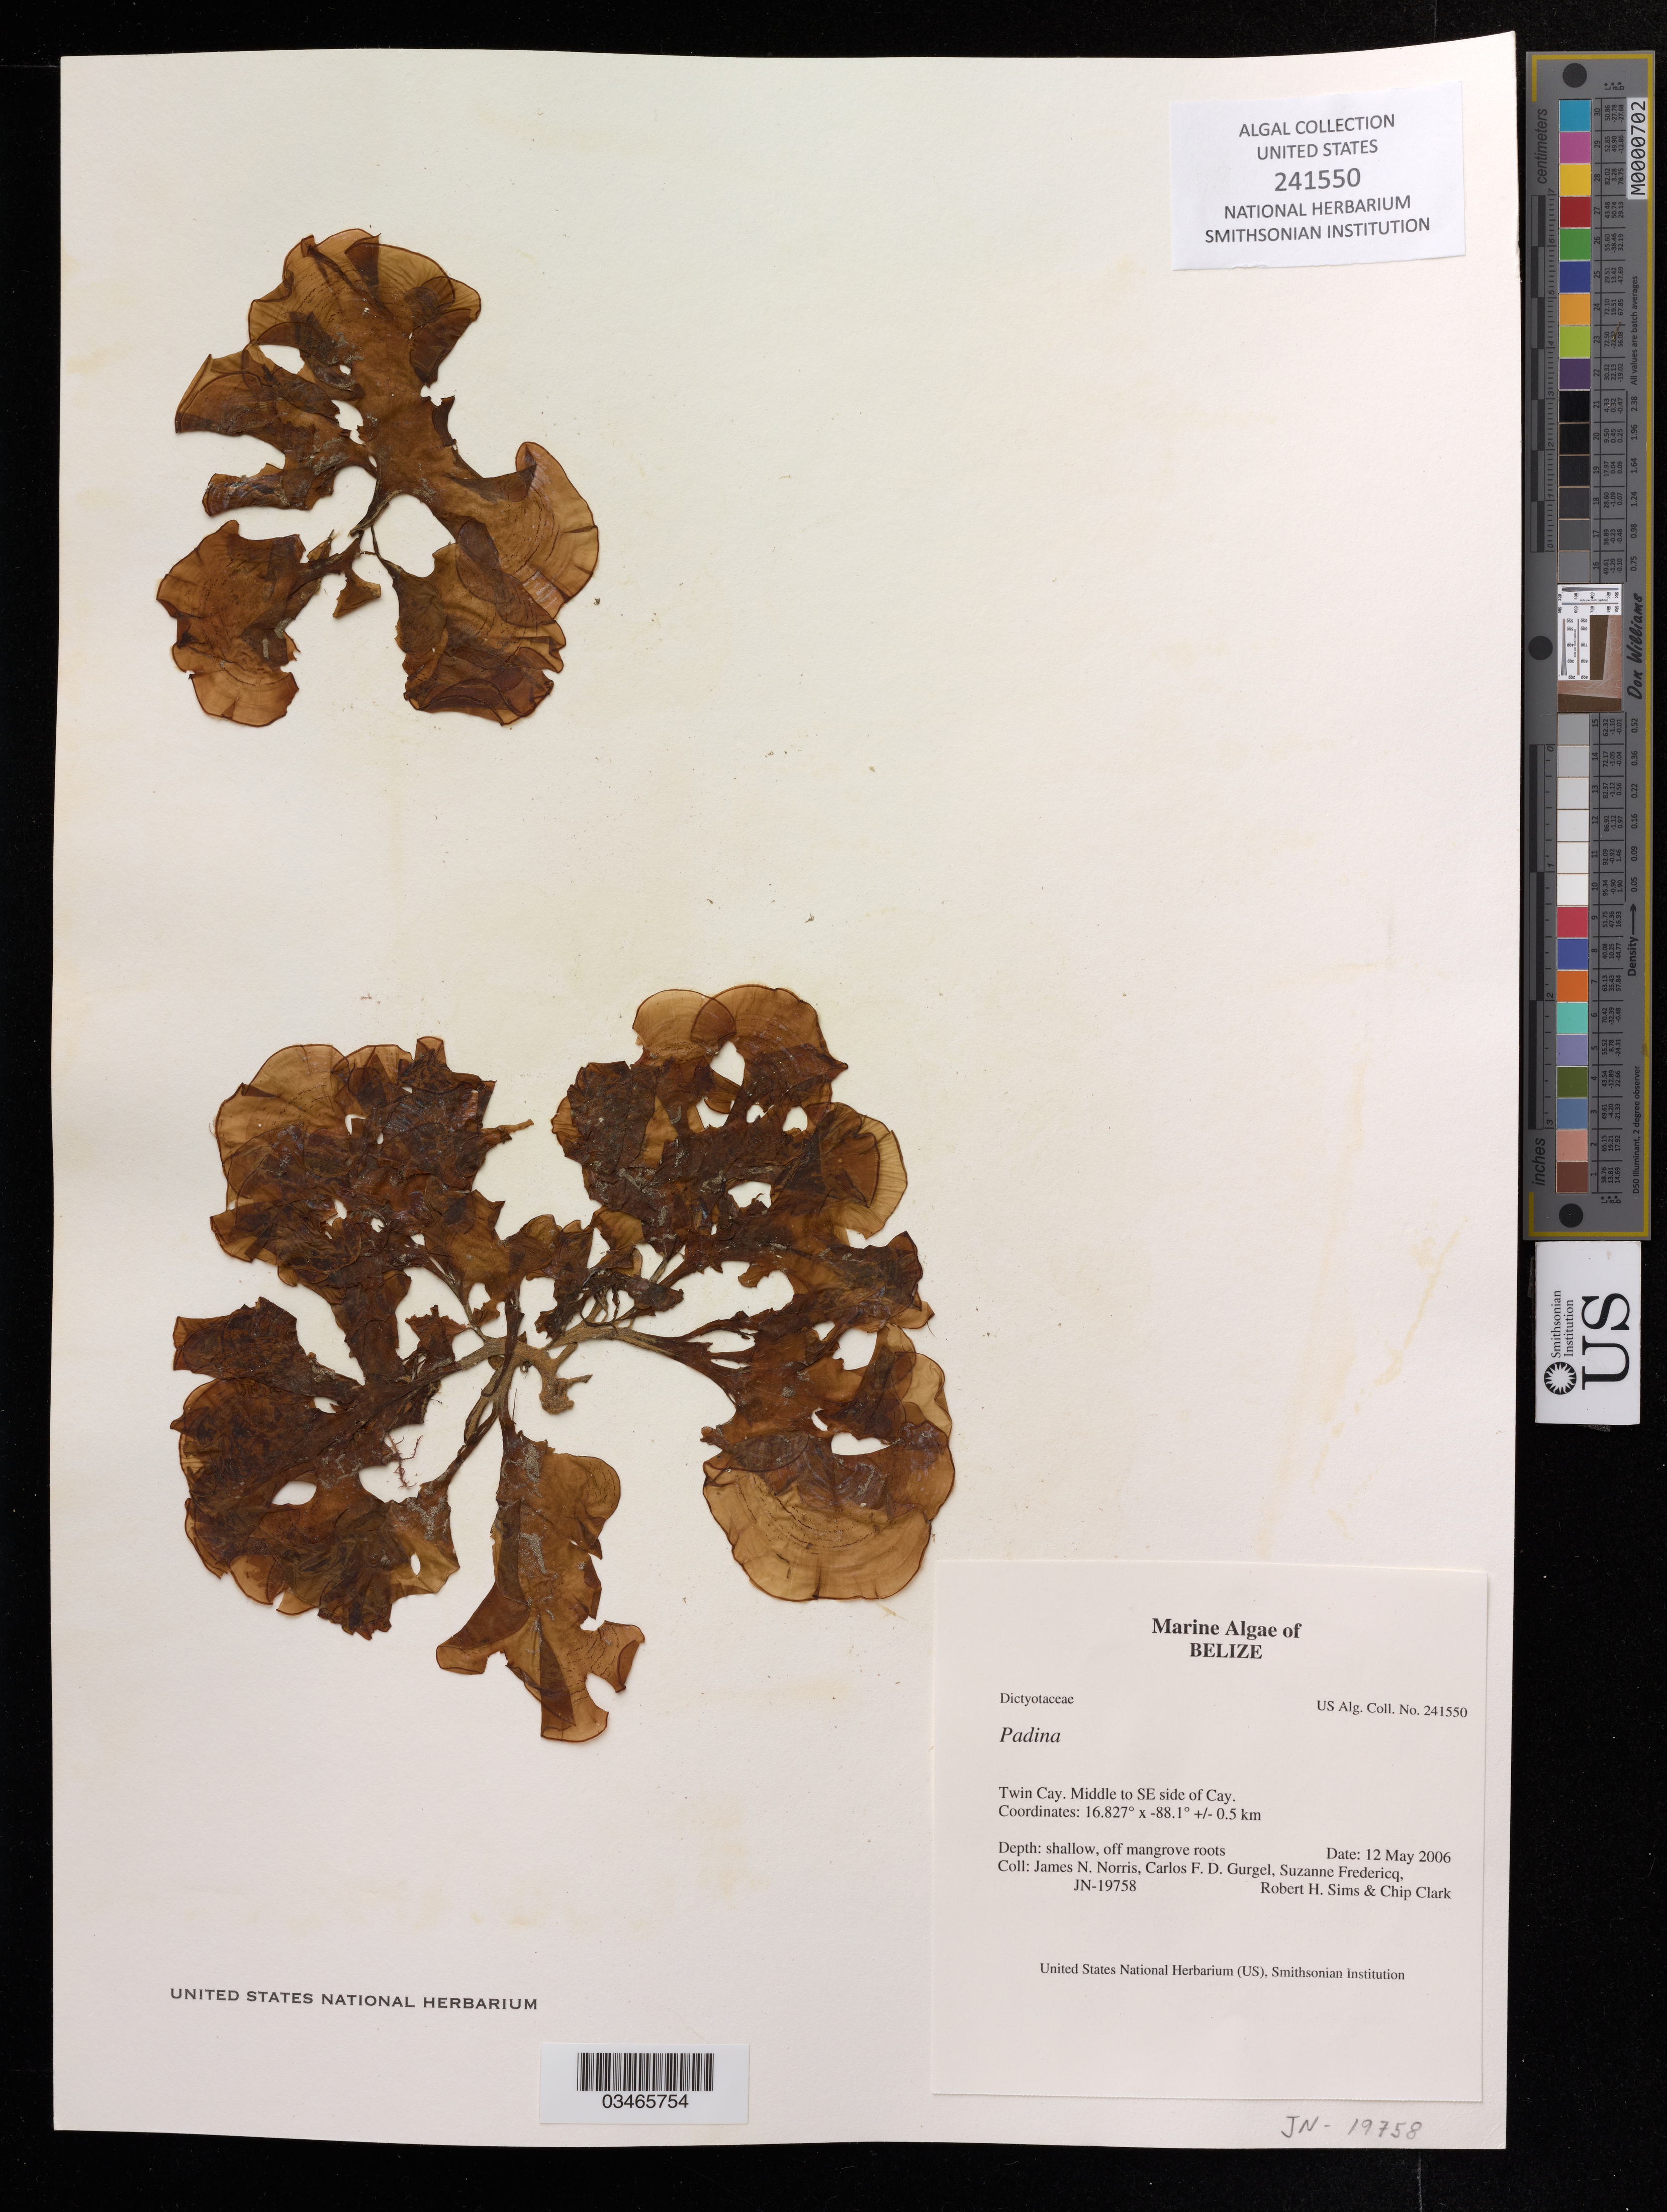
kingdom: Chromista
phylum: Ochrophyta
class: Phaeophyceae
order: Dictyotales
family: Dictyotaceae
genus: Padina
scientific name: Padina sp.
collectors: J. Norris, C. Gurgel, S. Fredericq & R. H. Sims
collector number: JN-19758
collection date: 2006-05-12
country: Belize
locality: Twin Cay, Middle to SE side of Cay.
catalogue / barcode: US 241550